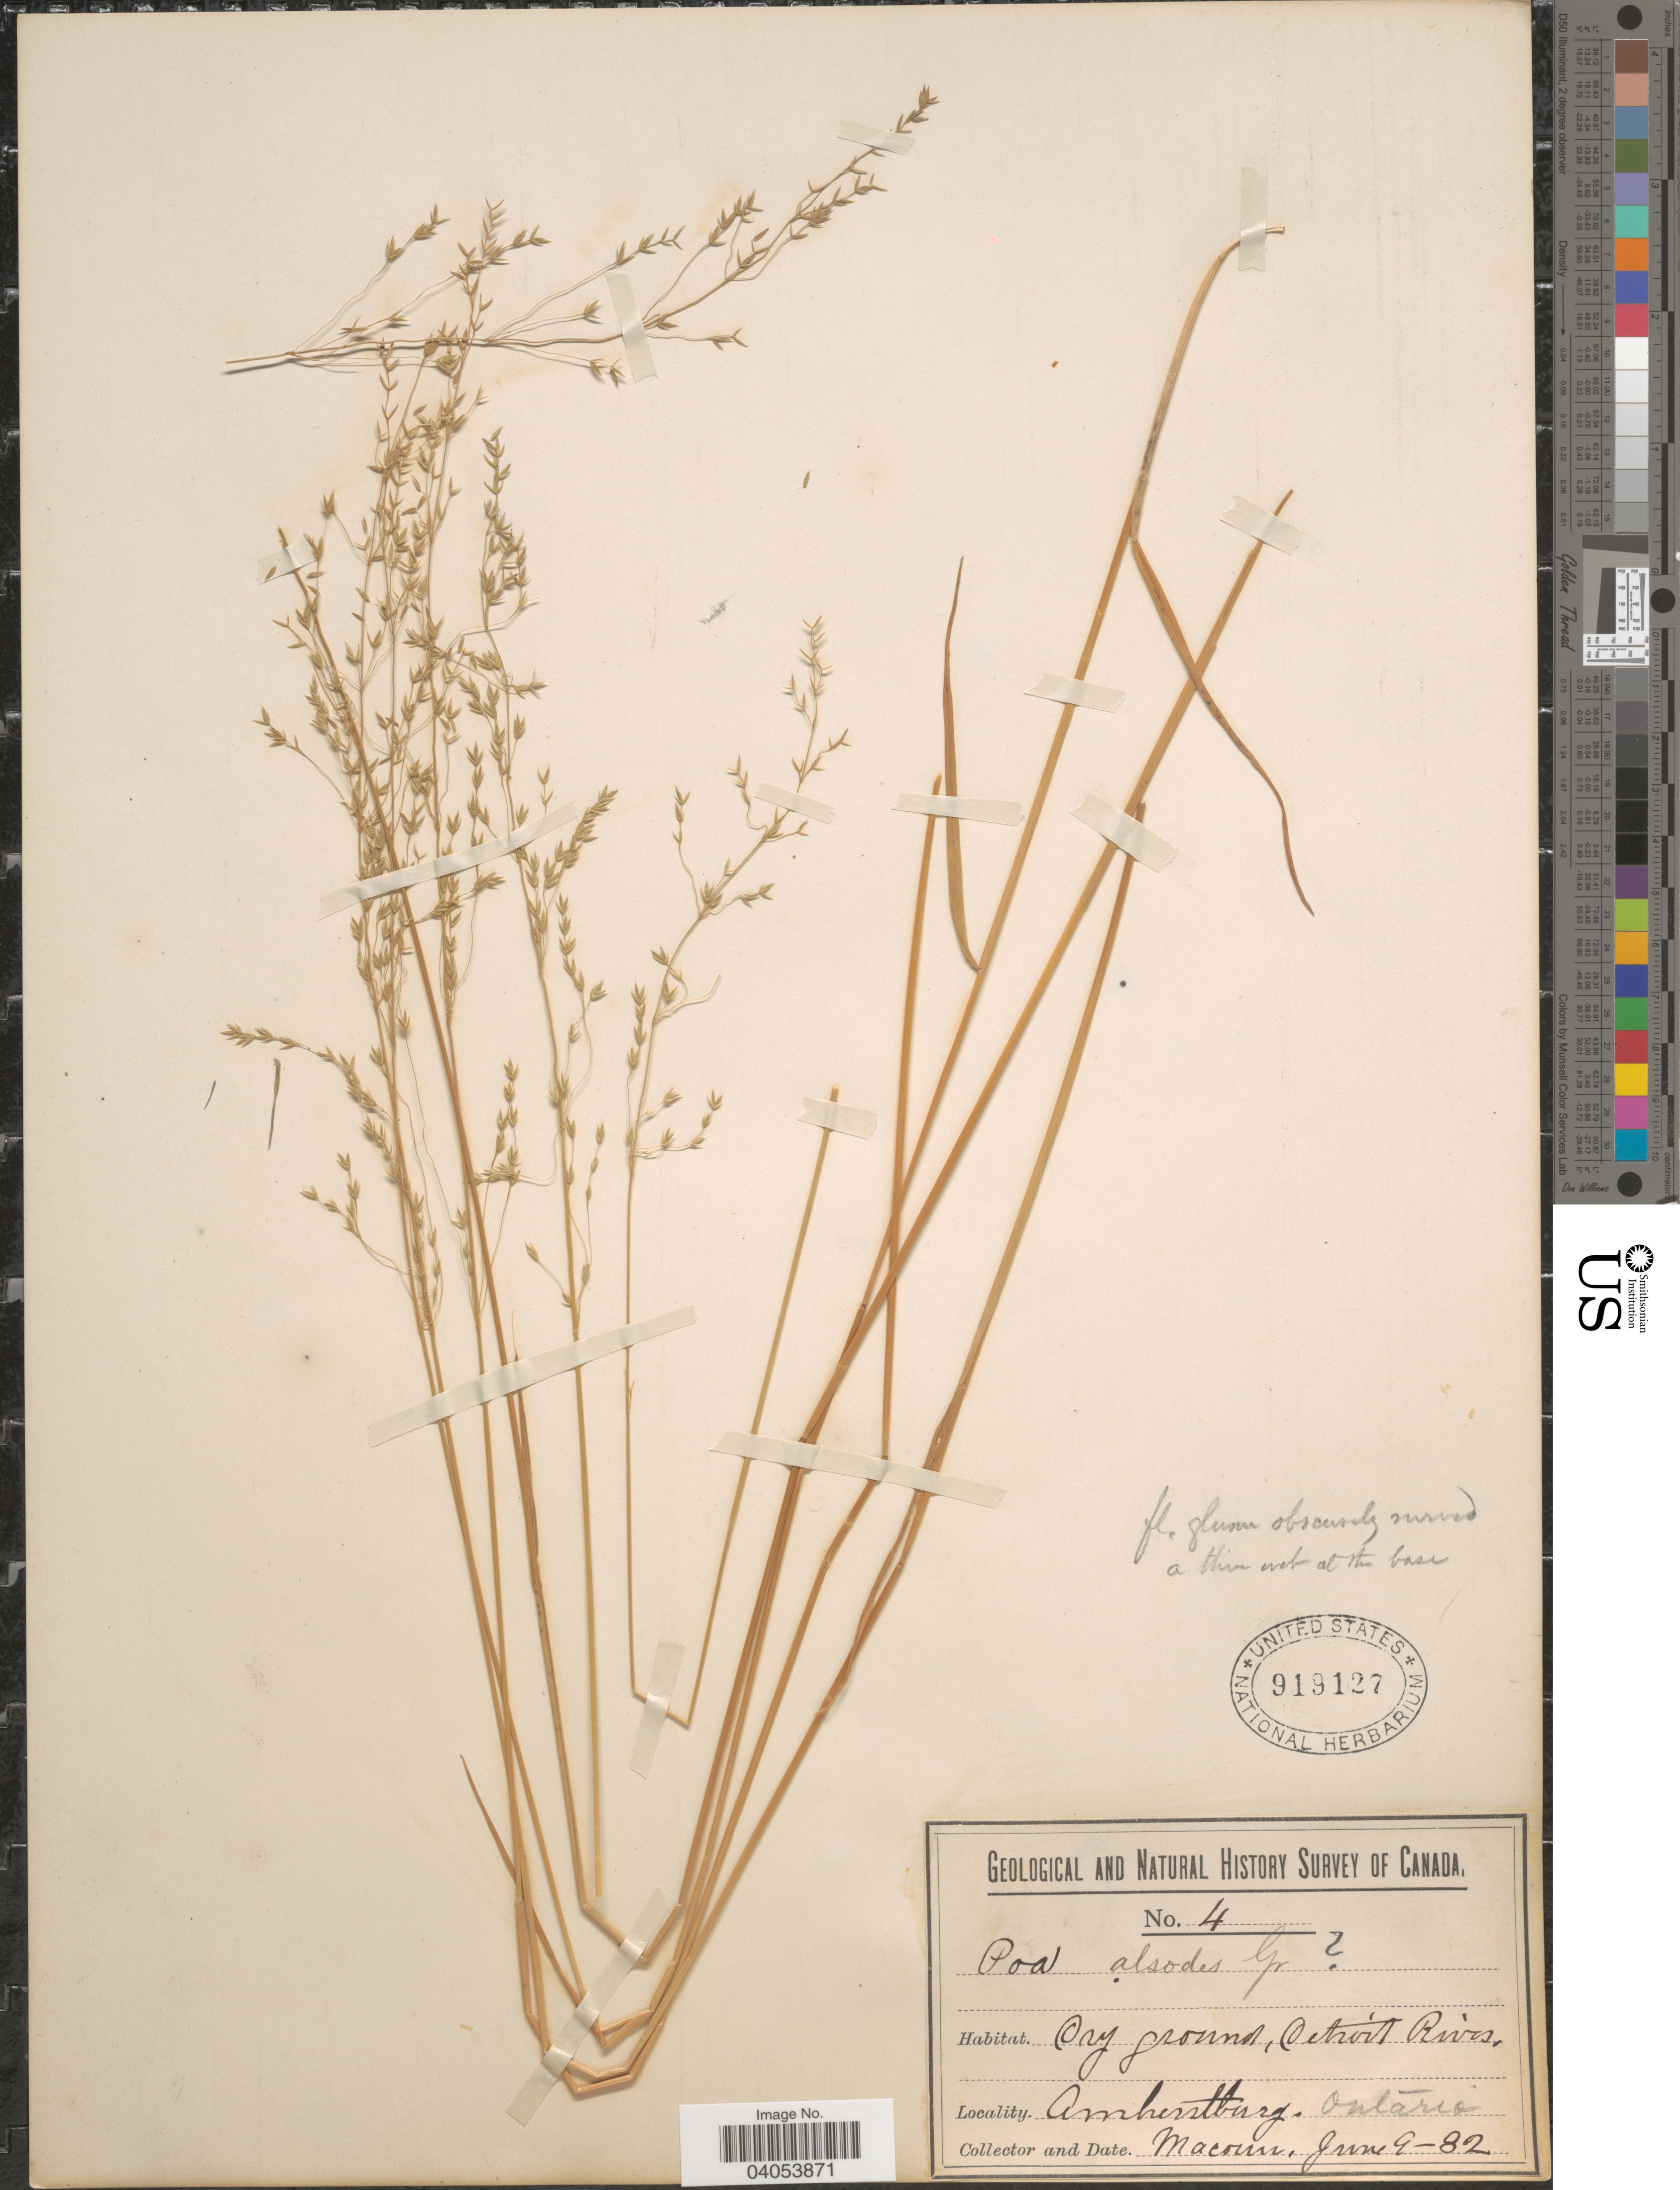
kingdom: Plantae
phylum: Tracheophyta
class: Liliopsida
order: Poales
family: Poaceae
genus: Poa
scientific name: Poa alsodes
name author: A. Gray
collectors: -- Macoun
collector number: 4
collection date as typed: Transcribed d/m/y: 9/6/82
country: Canada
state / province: Ontario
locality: Detroit River, Amherstburg.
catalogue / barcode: US 919127